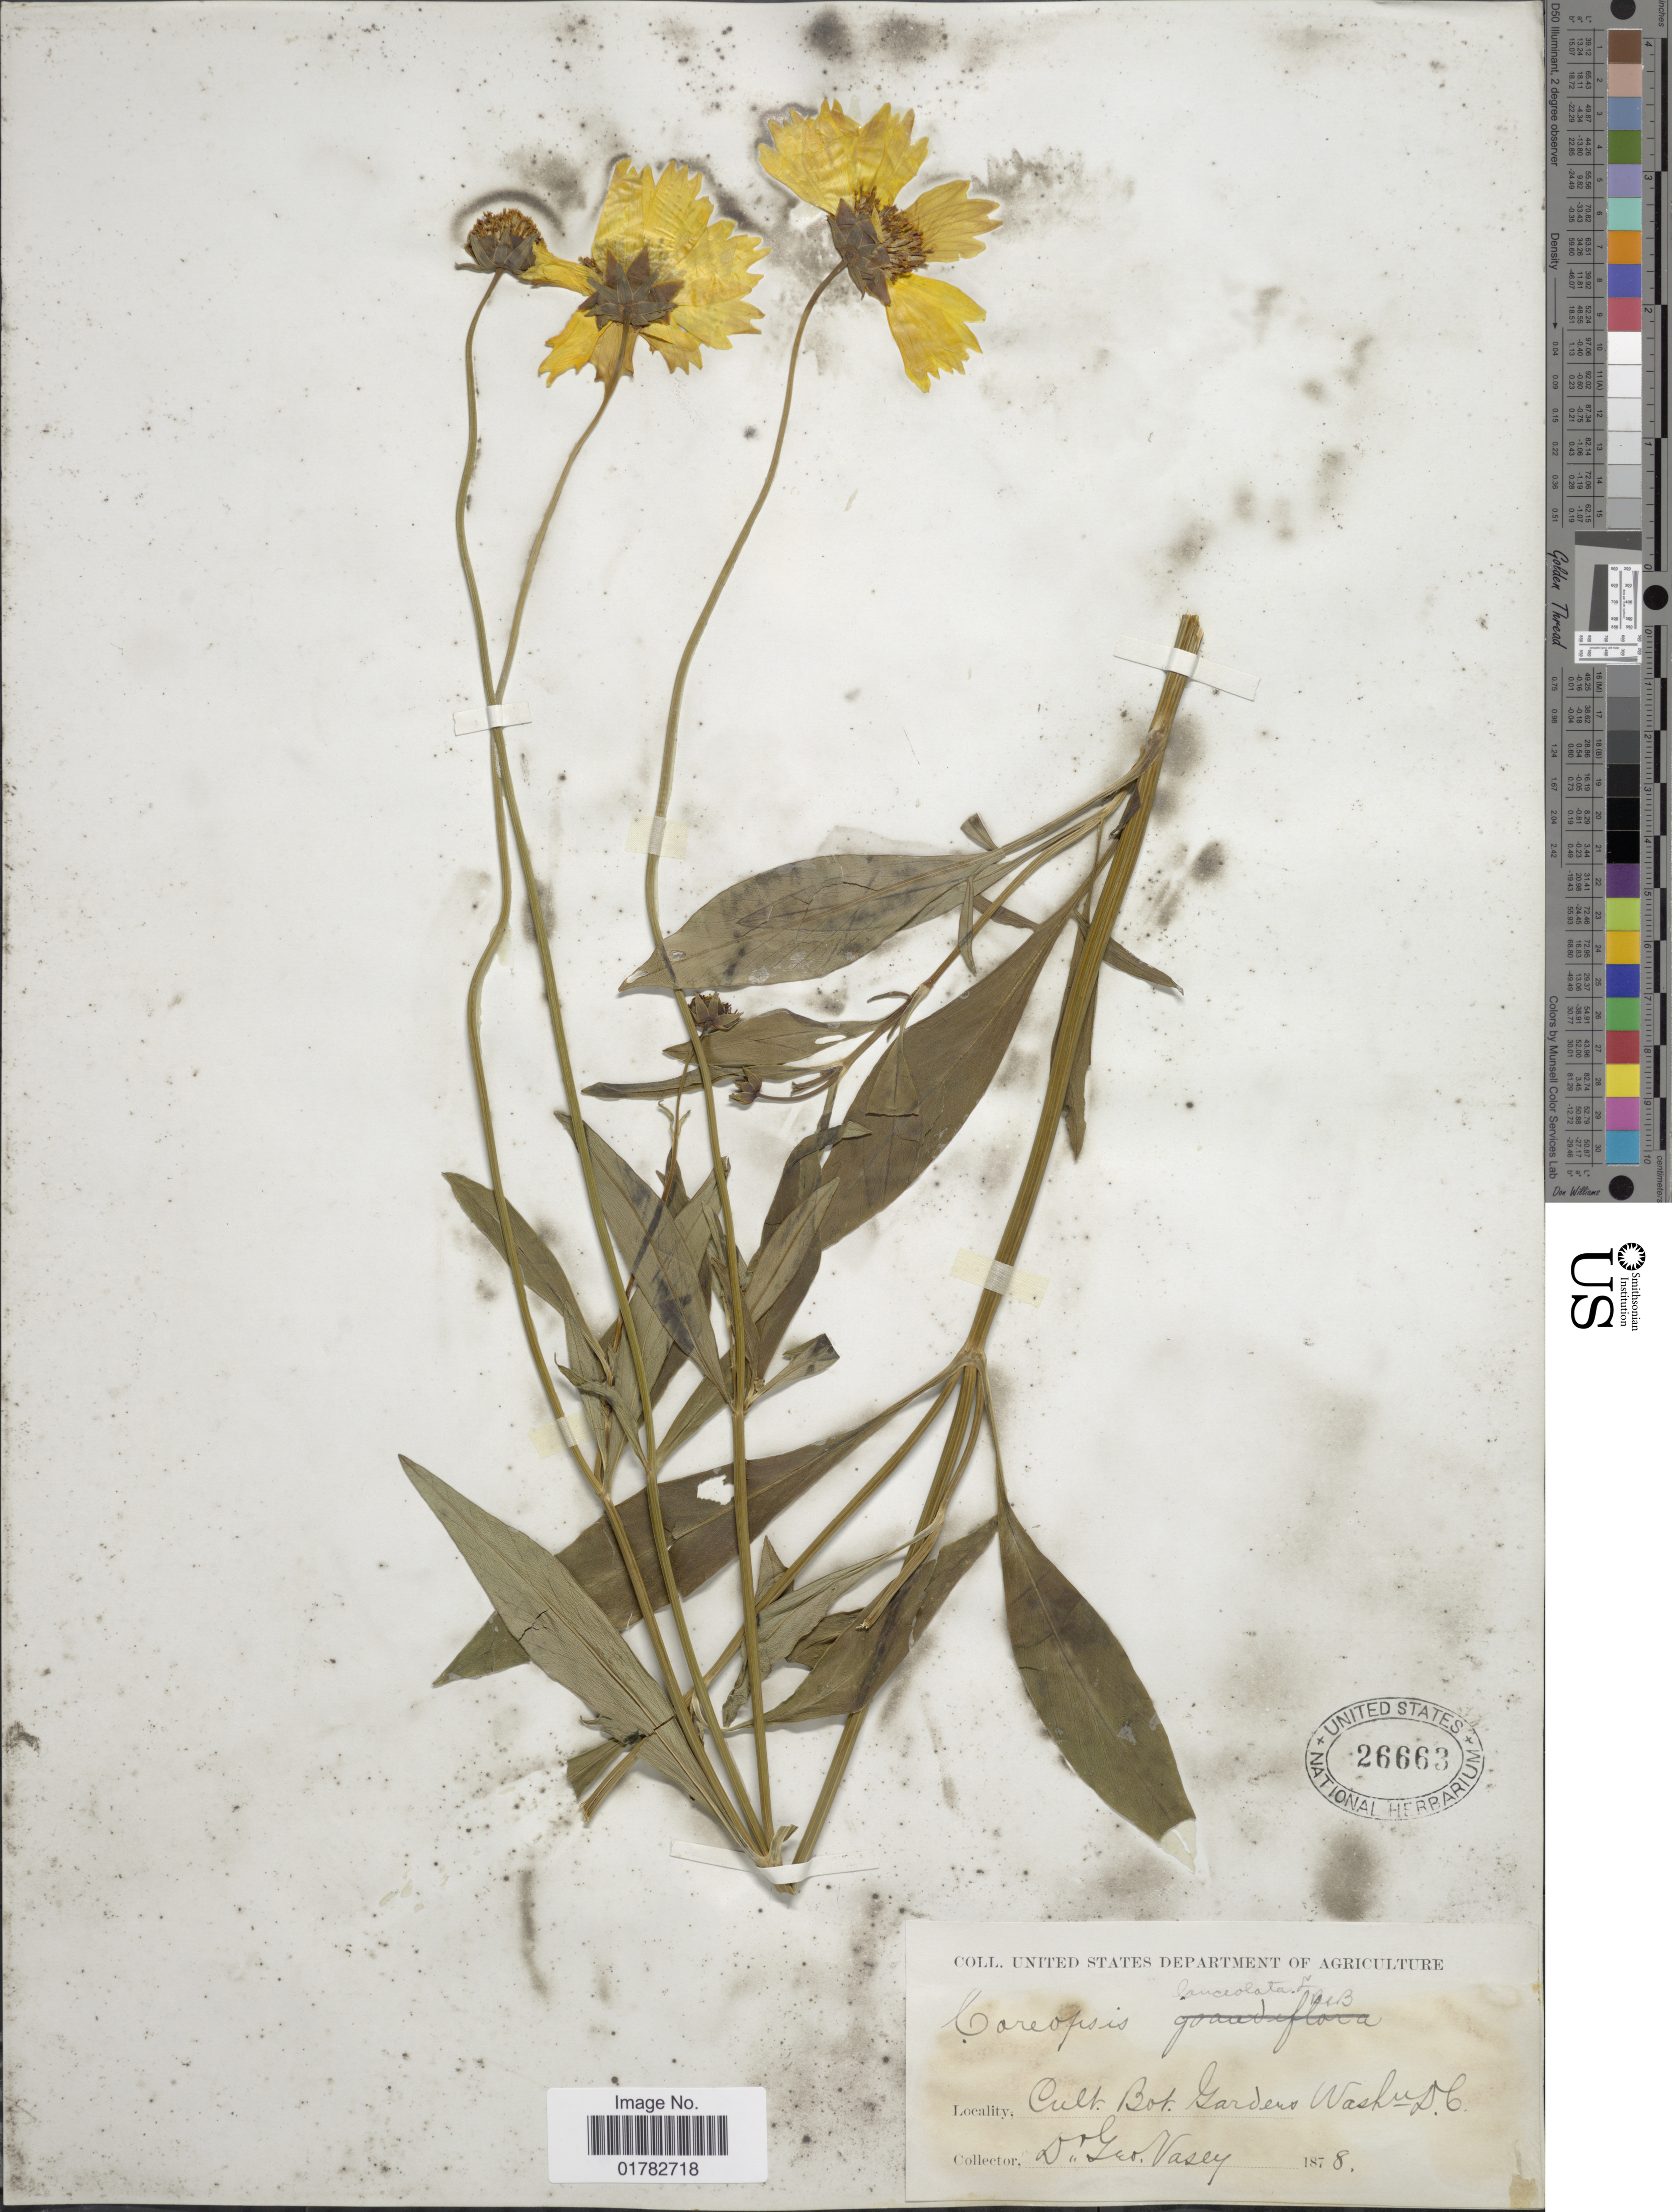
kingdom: Plantae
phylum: Tracheophyta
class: Magnoliopsida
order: Asterales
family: Asteraceae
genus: Coreopsis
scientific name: Coreopsis lanceolata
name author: L.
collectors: G. Vasey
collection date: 1878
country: United States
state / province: District of Columbia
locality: Bot. Gardens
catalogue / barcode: US 26663